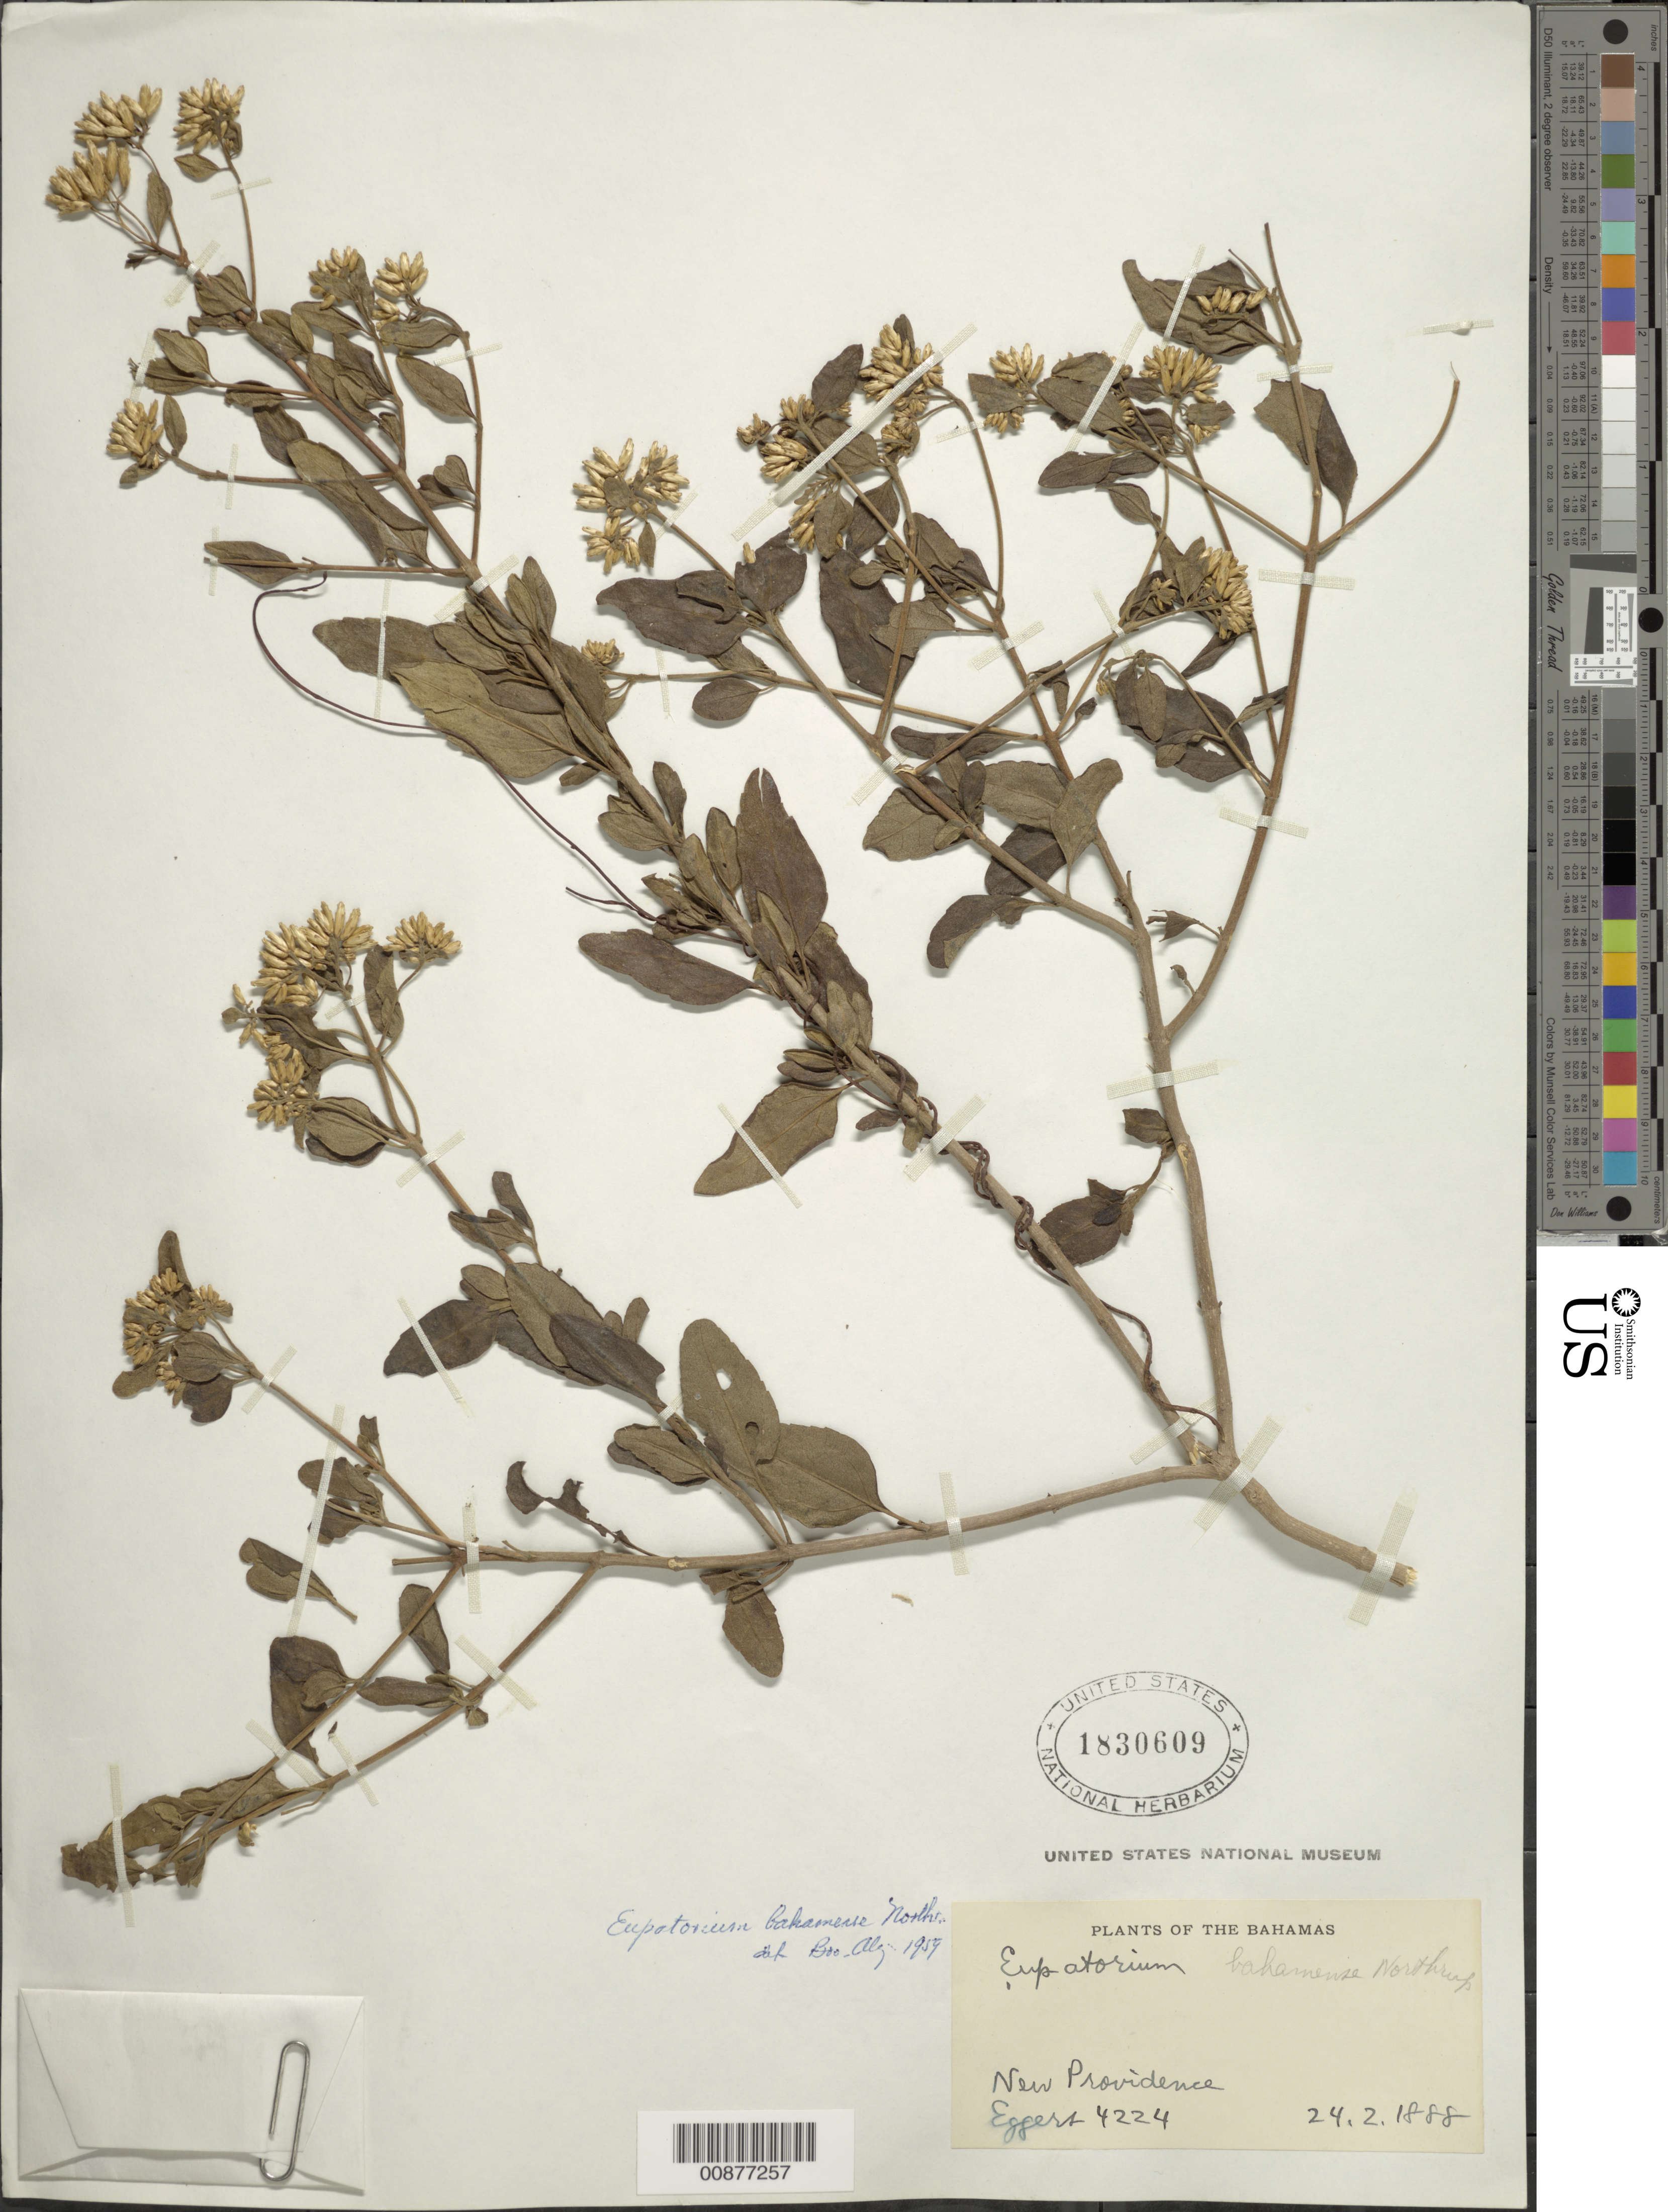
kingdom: Plantae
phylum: Tracheophyta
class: Magnoliopsida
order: Asterales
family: Asteraceae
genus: Chromolaena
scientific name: Chromolaena bahamensis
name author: (Northr.) R.M. King & H. Rob.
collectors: H. F. A. von Eggers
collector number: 4224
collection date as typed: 24 Feb 1888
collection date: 1888-02-24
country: Bahamas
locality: New Providence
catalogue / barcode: US 1830609